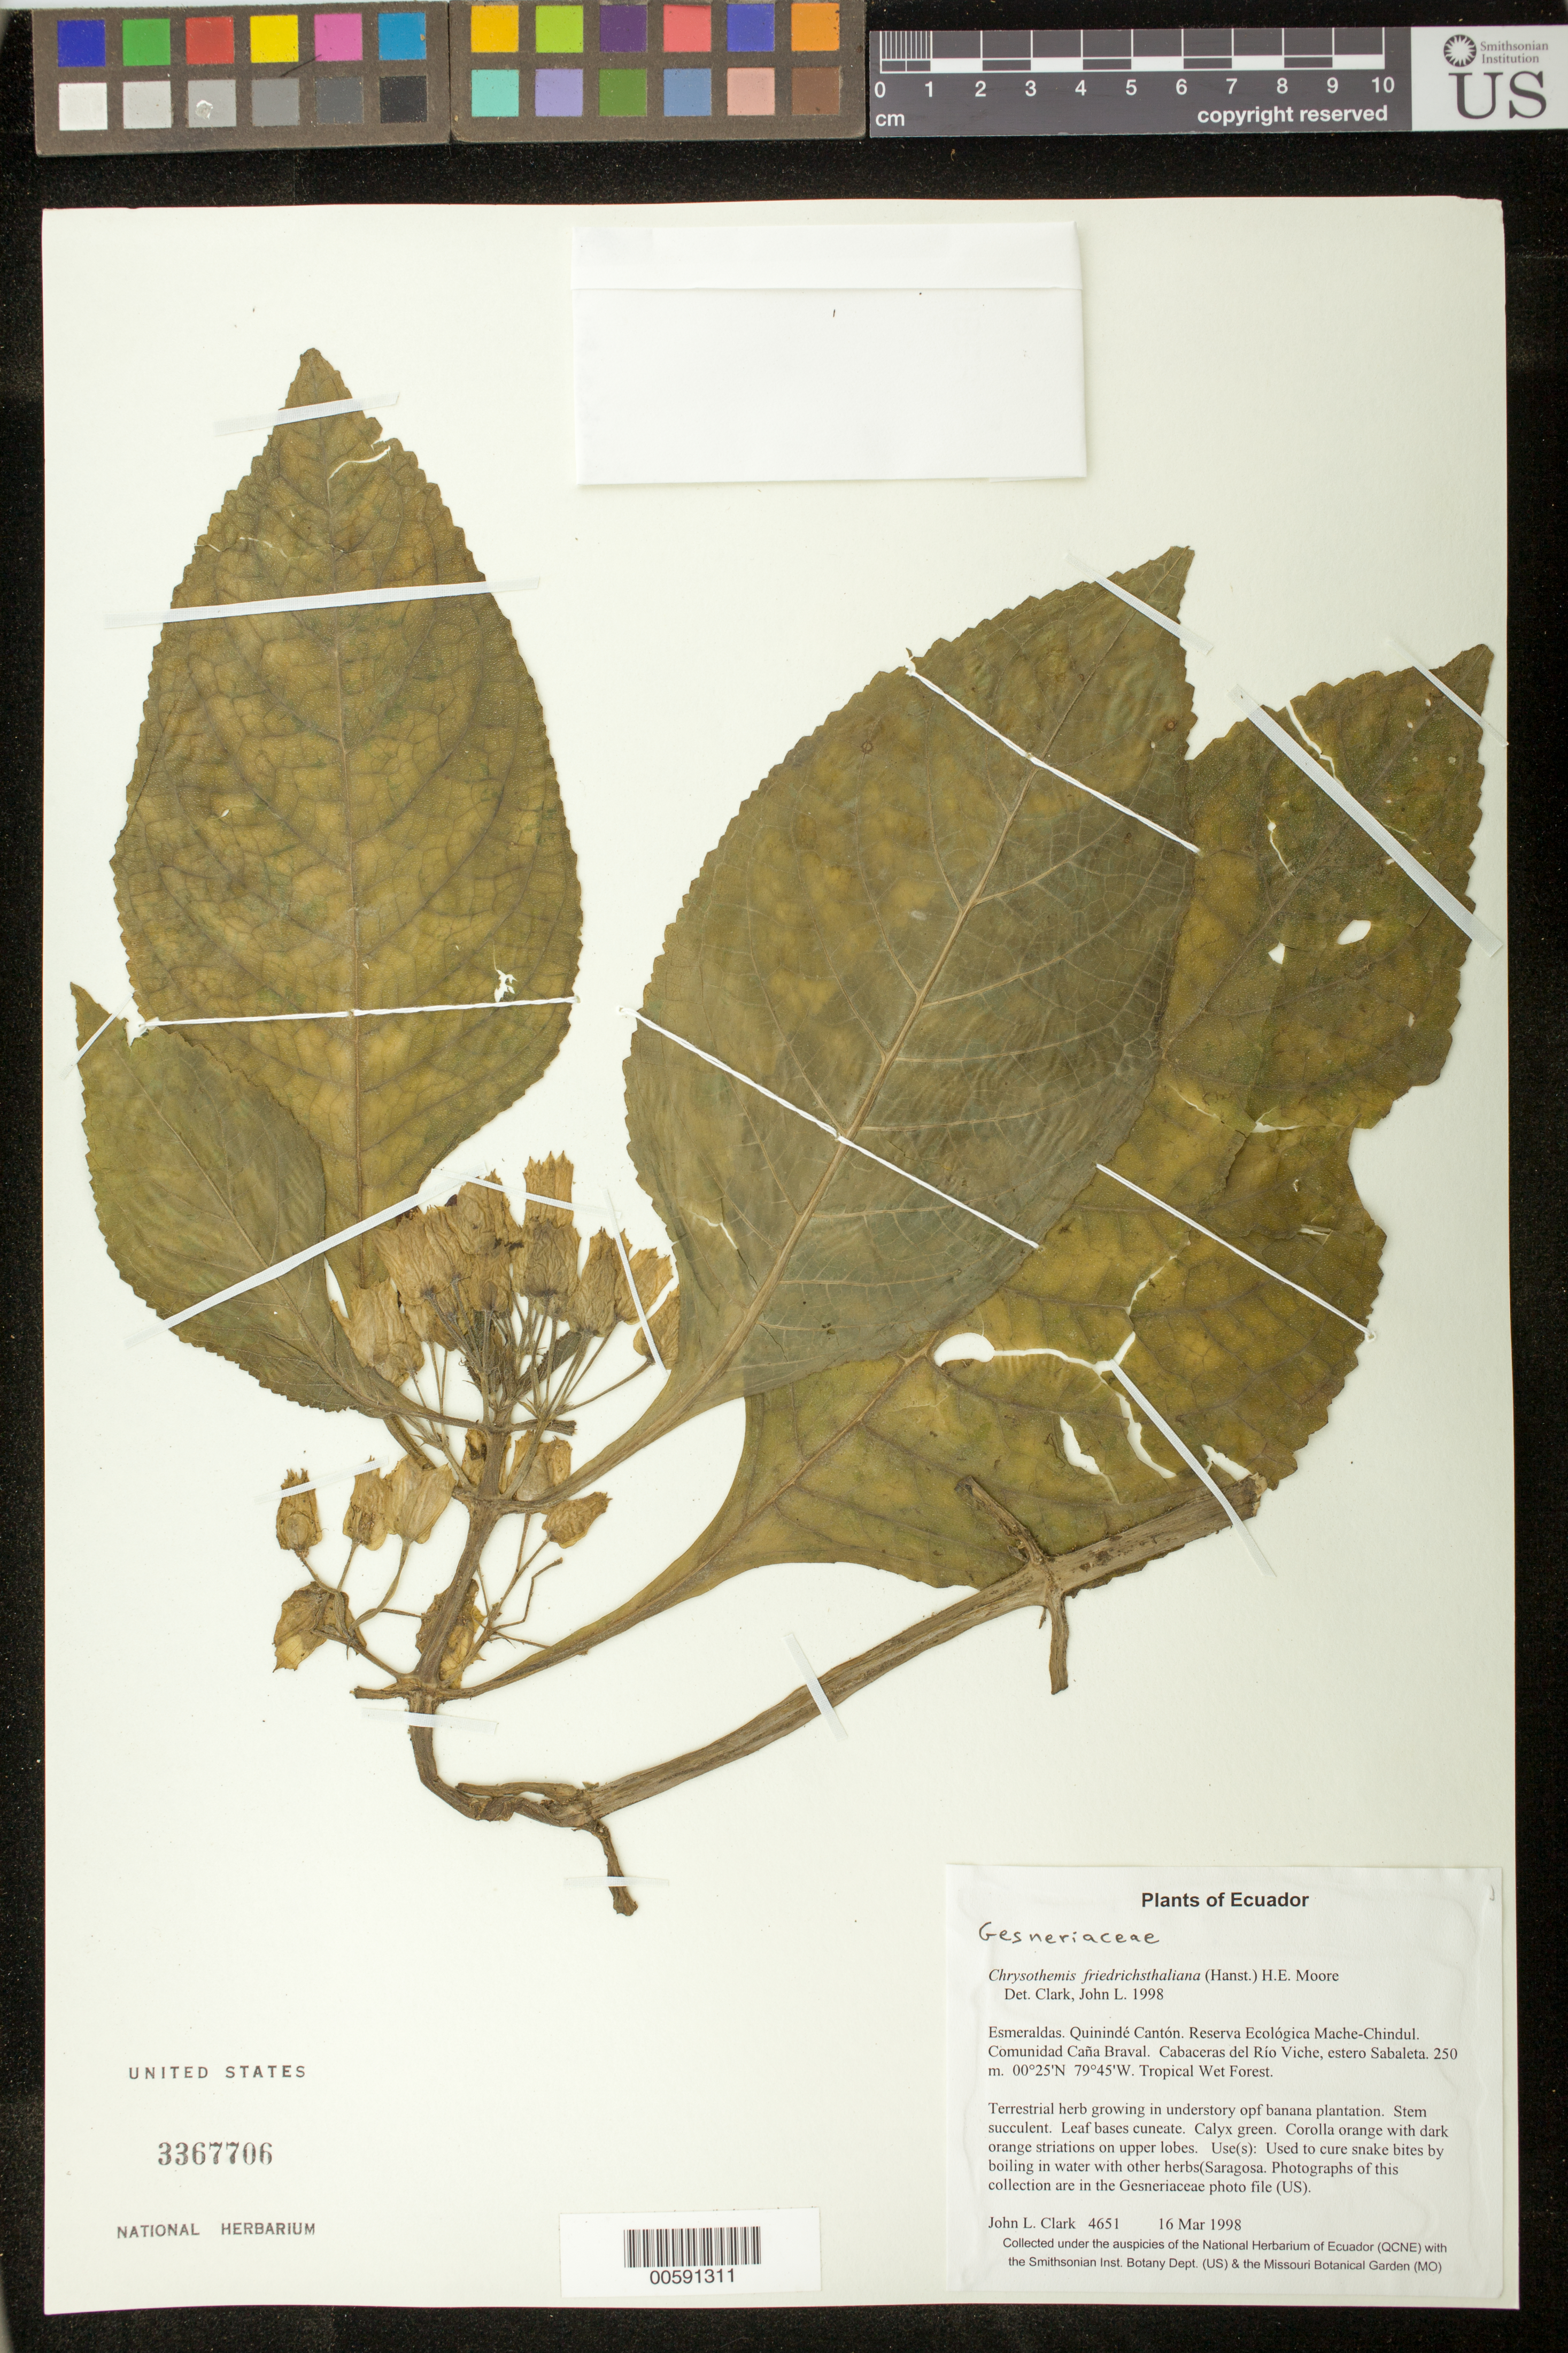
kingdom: Plantae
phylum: Tracheophyta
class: Magnoliopsida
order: Lamiales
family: Gesneriaceae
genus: Chrysothemis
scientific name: Chrysothemis friedrichsthaliana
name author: (Hanst.) H.E. Moore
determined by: Clark, J. L., (SEL), The Marie Selby Botanical Garden (UNITED STATES)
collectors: J. L. Clark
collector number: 4651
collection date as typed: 16 Mar 1998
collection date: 1998-03-16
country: Ecuador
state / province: Esmeraldas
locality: Quinindé Cantón. Reserva Ecológica Mache-Chindul. Comunidad Caña Braval. Cabaceras del Río Viche, estero Sabaleta.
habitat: Tropical Wet Forest.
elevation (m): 250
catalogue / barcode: US 3367706